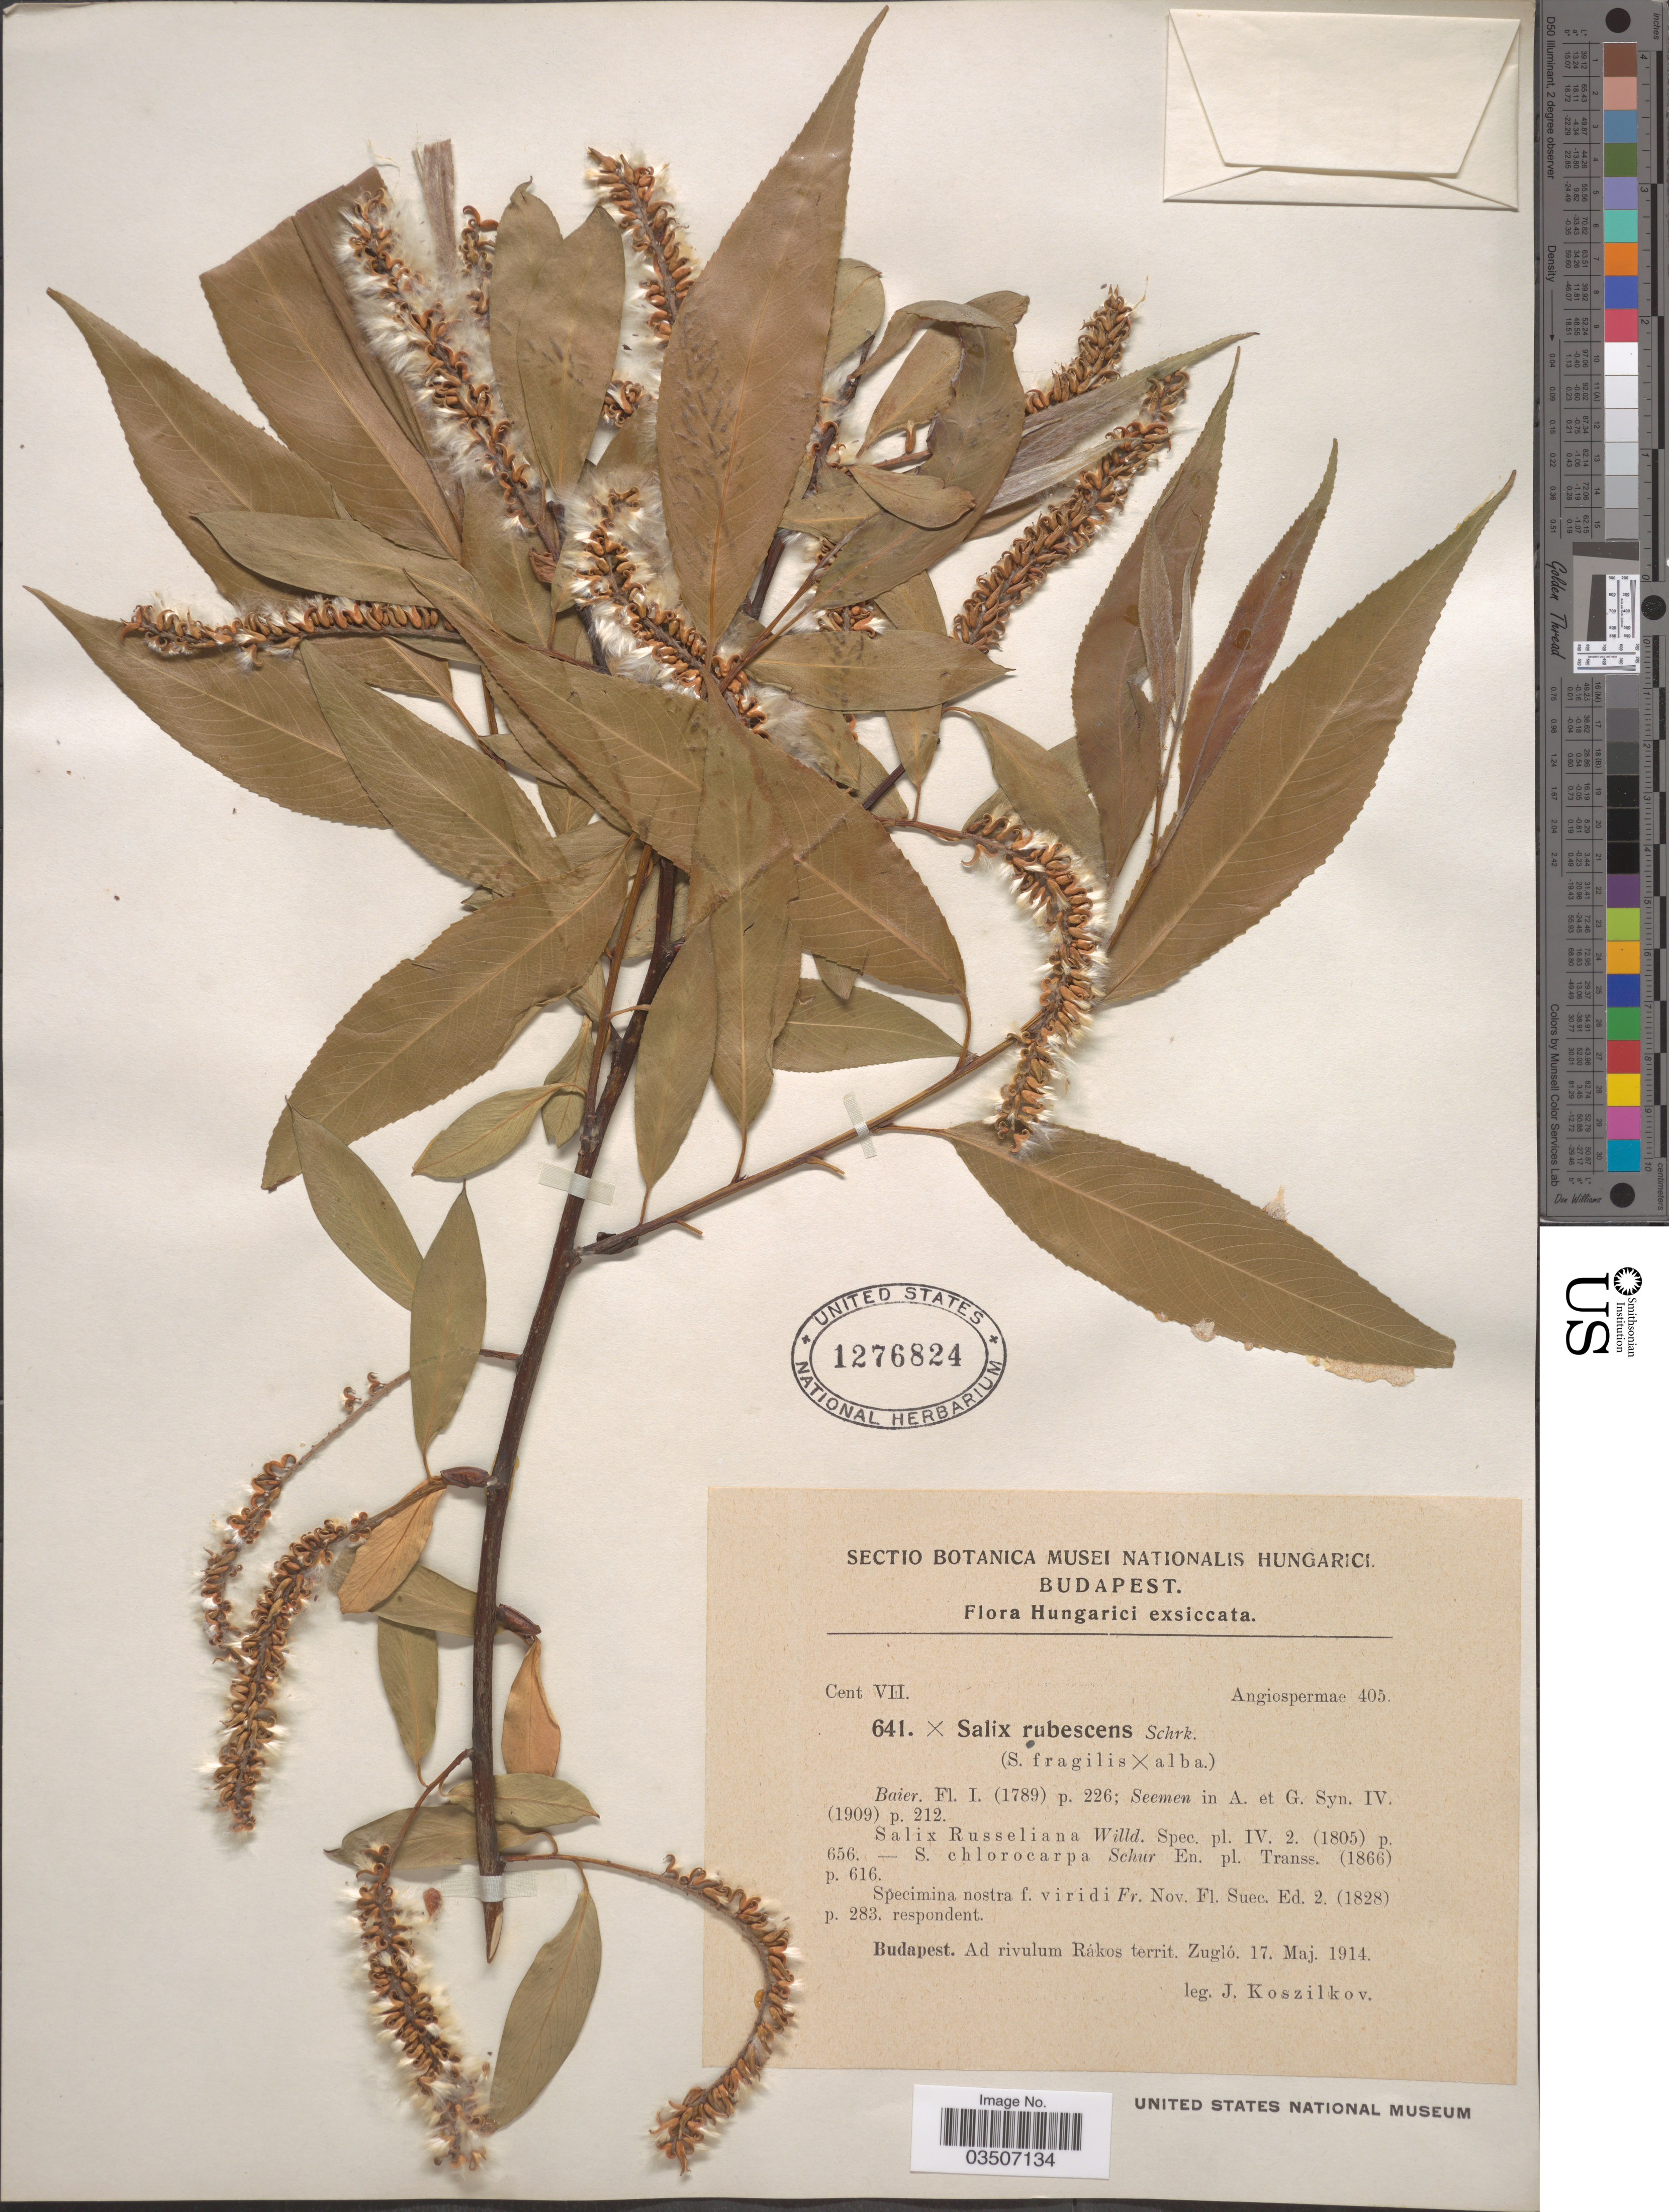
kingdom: Plantae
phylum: Tracheophyta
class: Magnoliopsida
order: Malpighiales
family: Salicaceae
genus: Salix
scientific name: Salix rubescens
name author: Schrank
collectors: J. Koszilkov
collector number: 641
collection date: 1914-05-17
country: Hungary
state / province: Budapest, Capital District of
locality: Budapest. Ad rivulum Rákos territ. Zugló.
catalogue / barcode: US 1276824